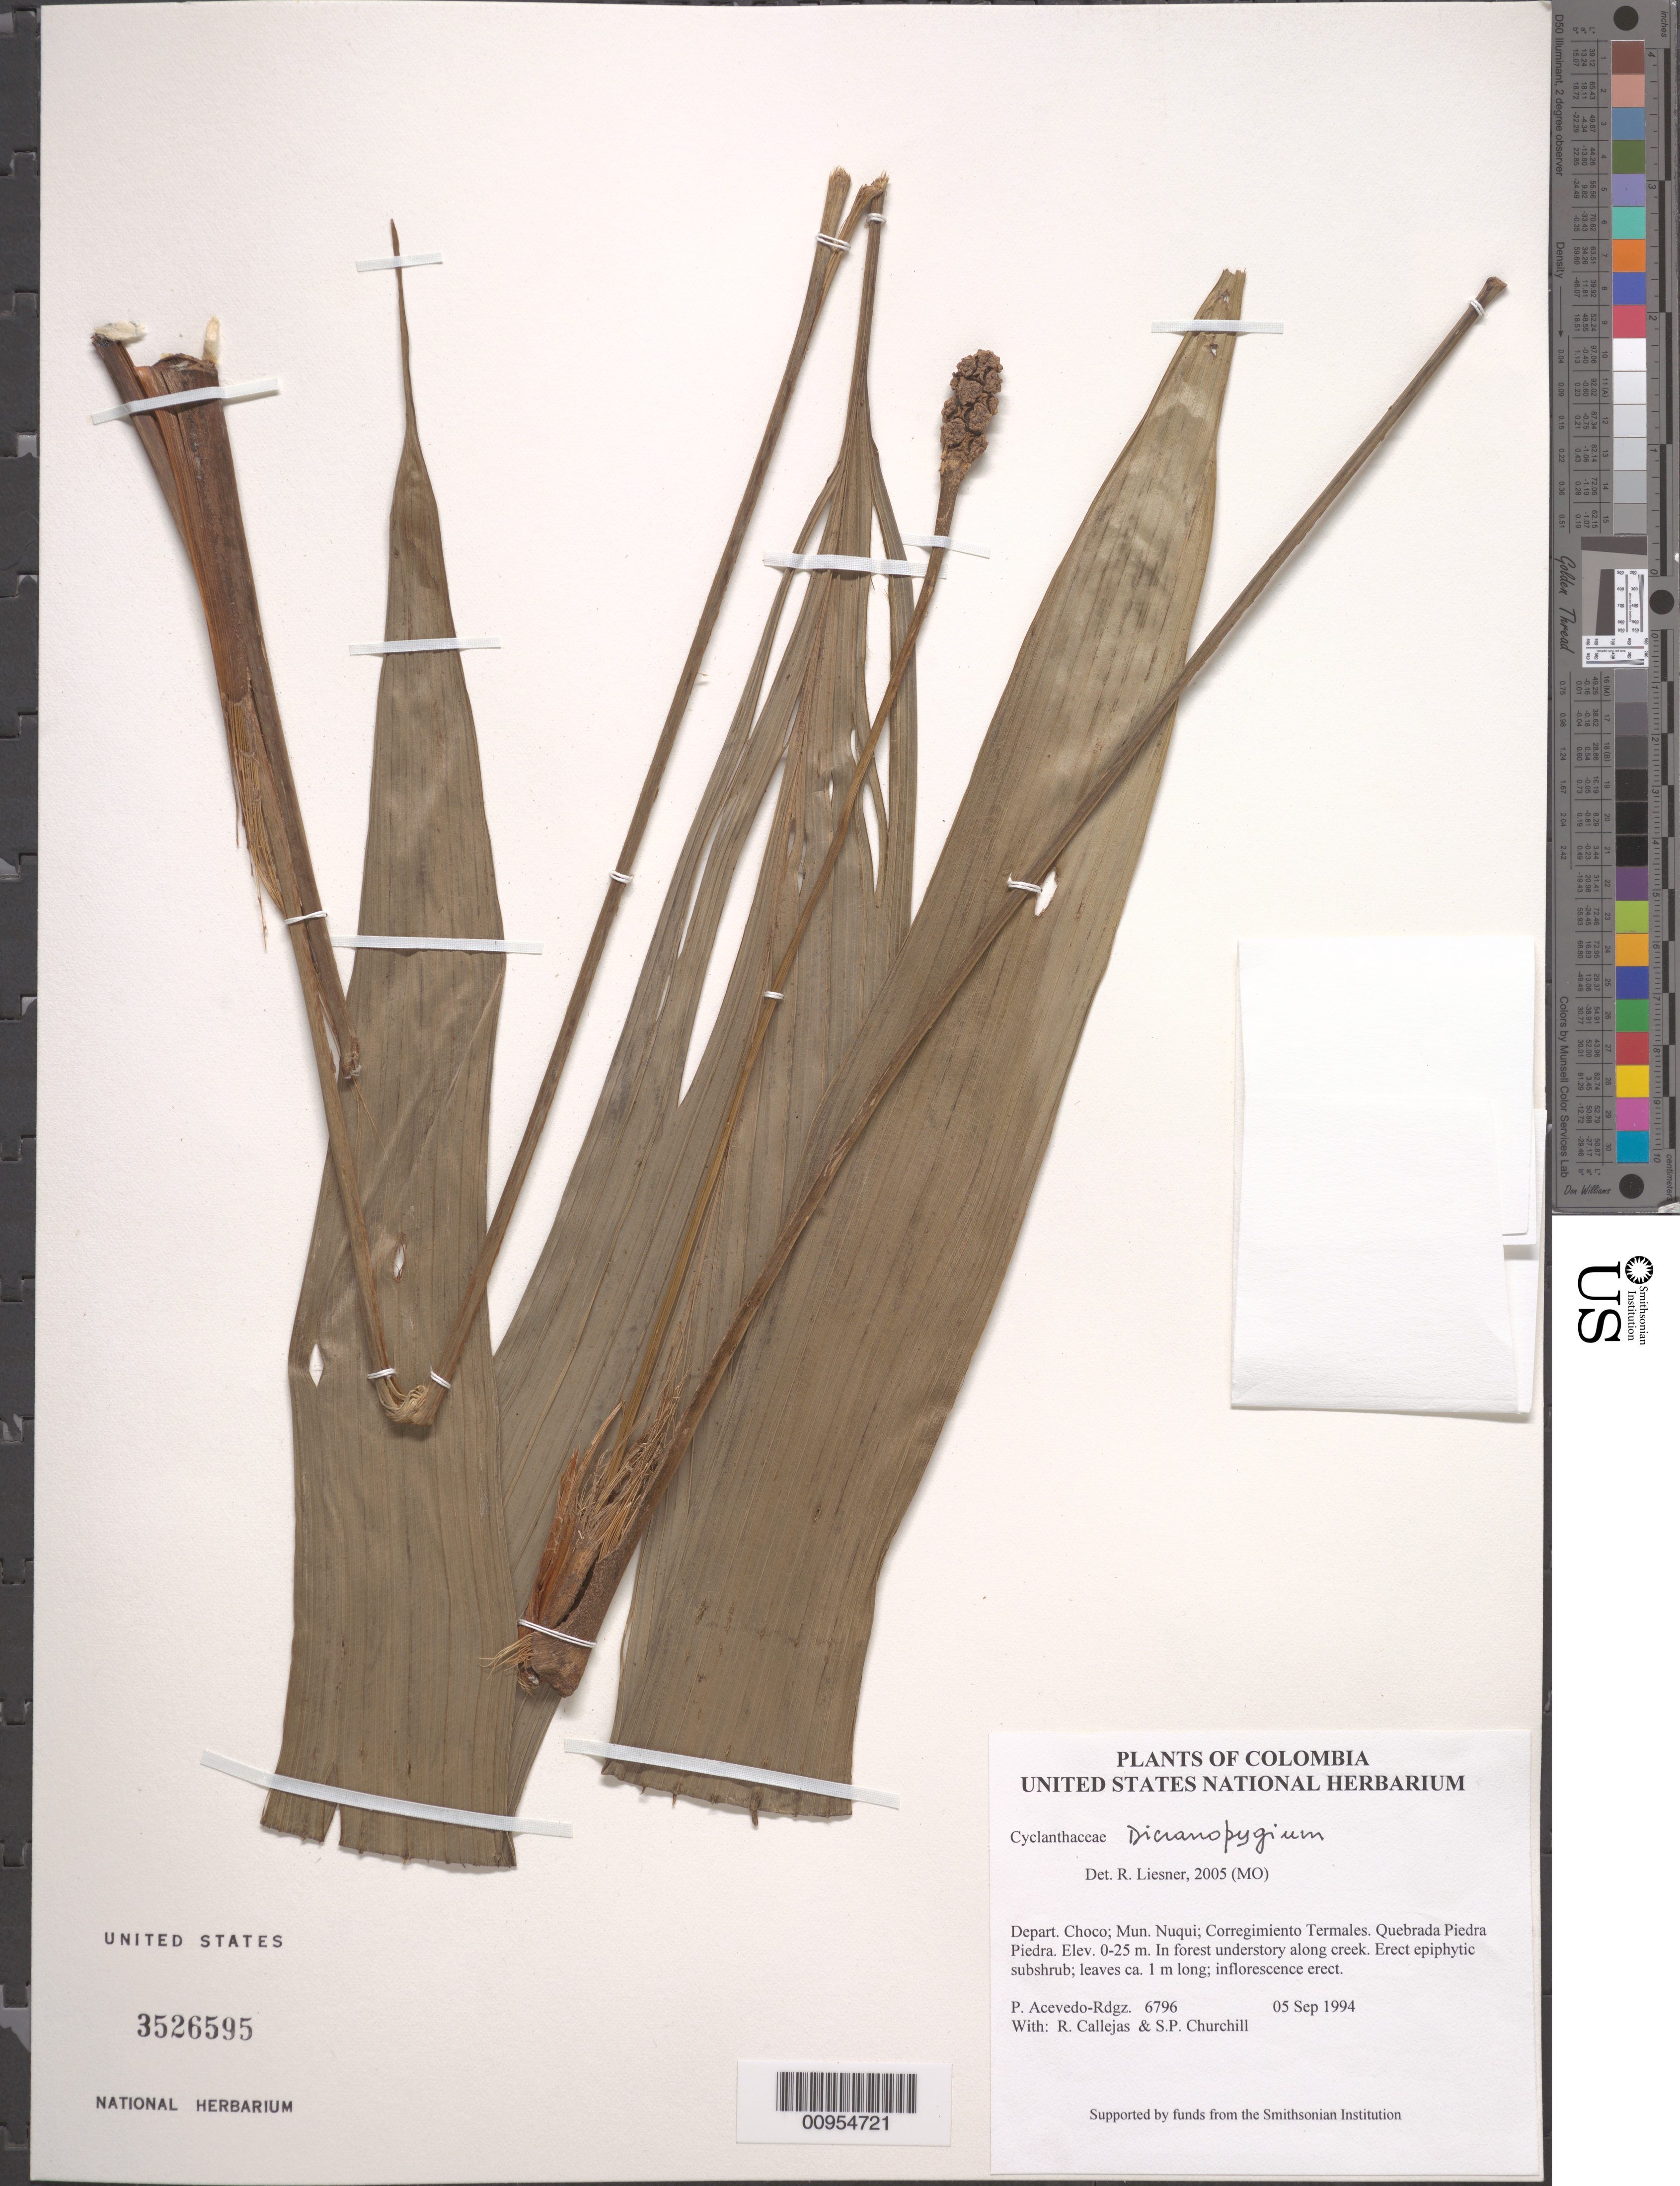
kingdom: Plantae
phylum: Tracheophyta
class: Liliopsida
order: Pandanales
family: Cyclanthaceae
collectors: P. Acevedo-Rodr., R. Callejas & S. Churchill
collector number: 6796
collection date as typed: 05 Sep 1994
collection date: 1994-09-05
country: Colombia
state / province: Chocó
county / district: Nuqui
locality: Depart. Choco; Mun. Nuqui; Corregimiento Termales. Quebrada Piedra Piedra.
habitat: In forest understory along creek.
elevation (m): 0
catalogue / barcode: US 3526595